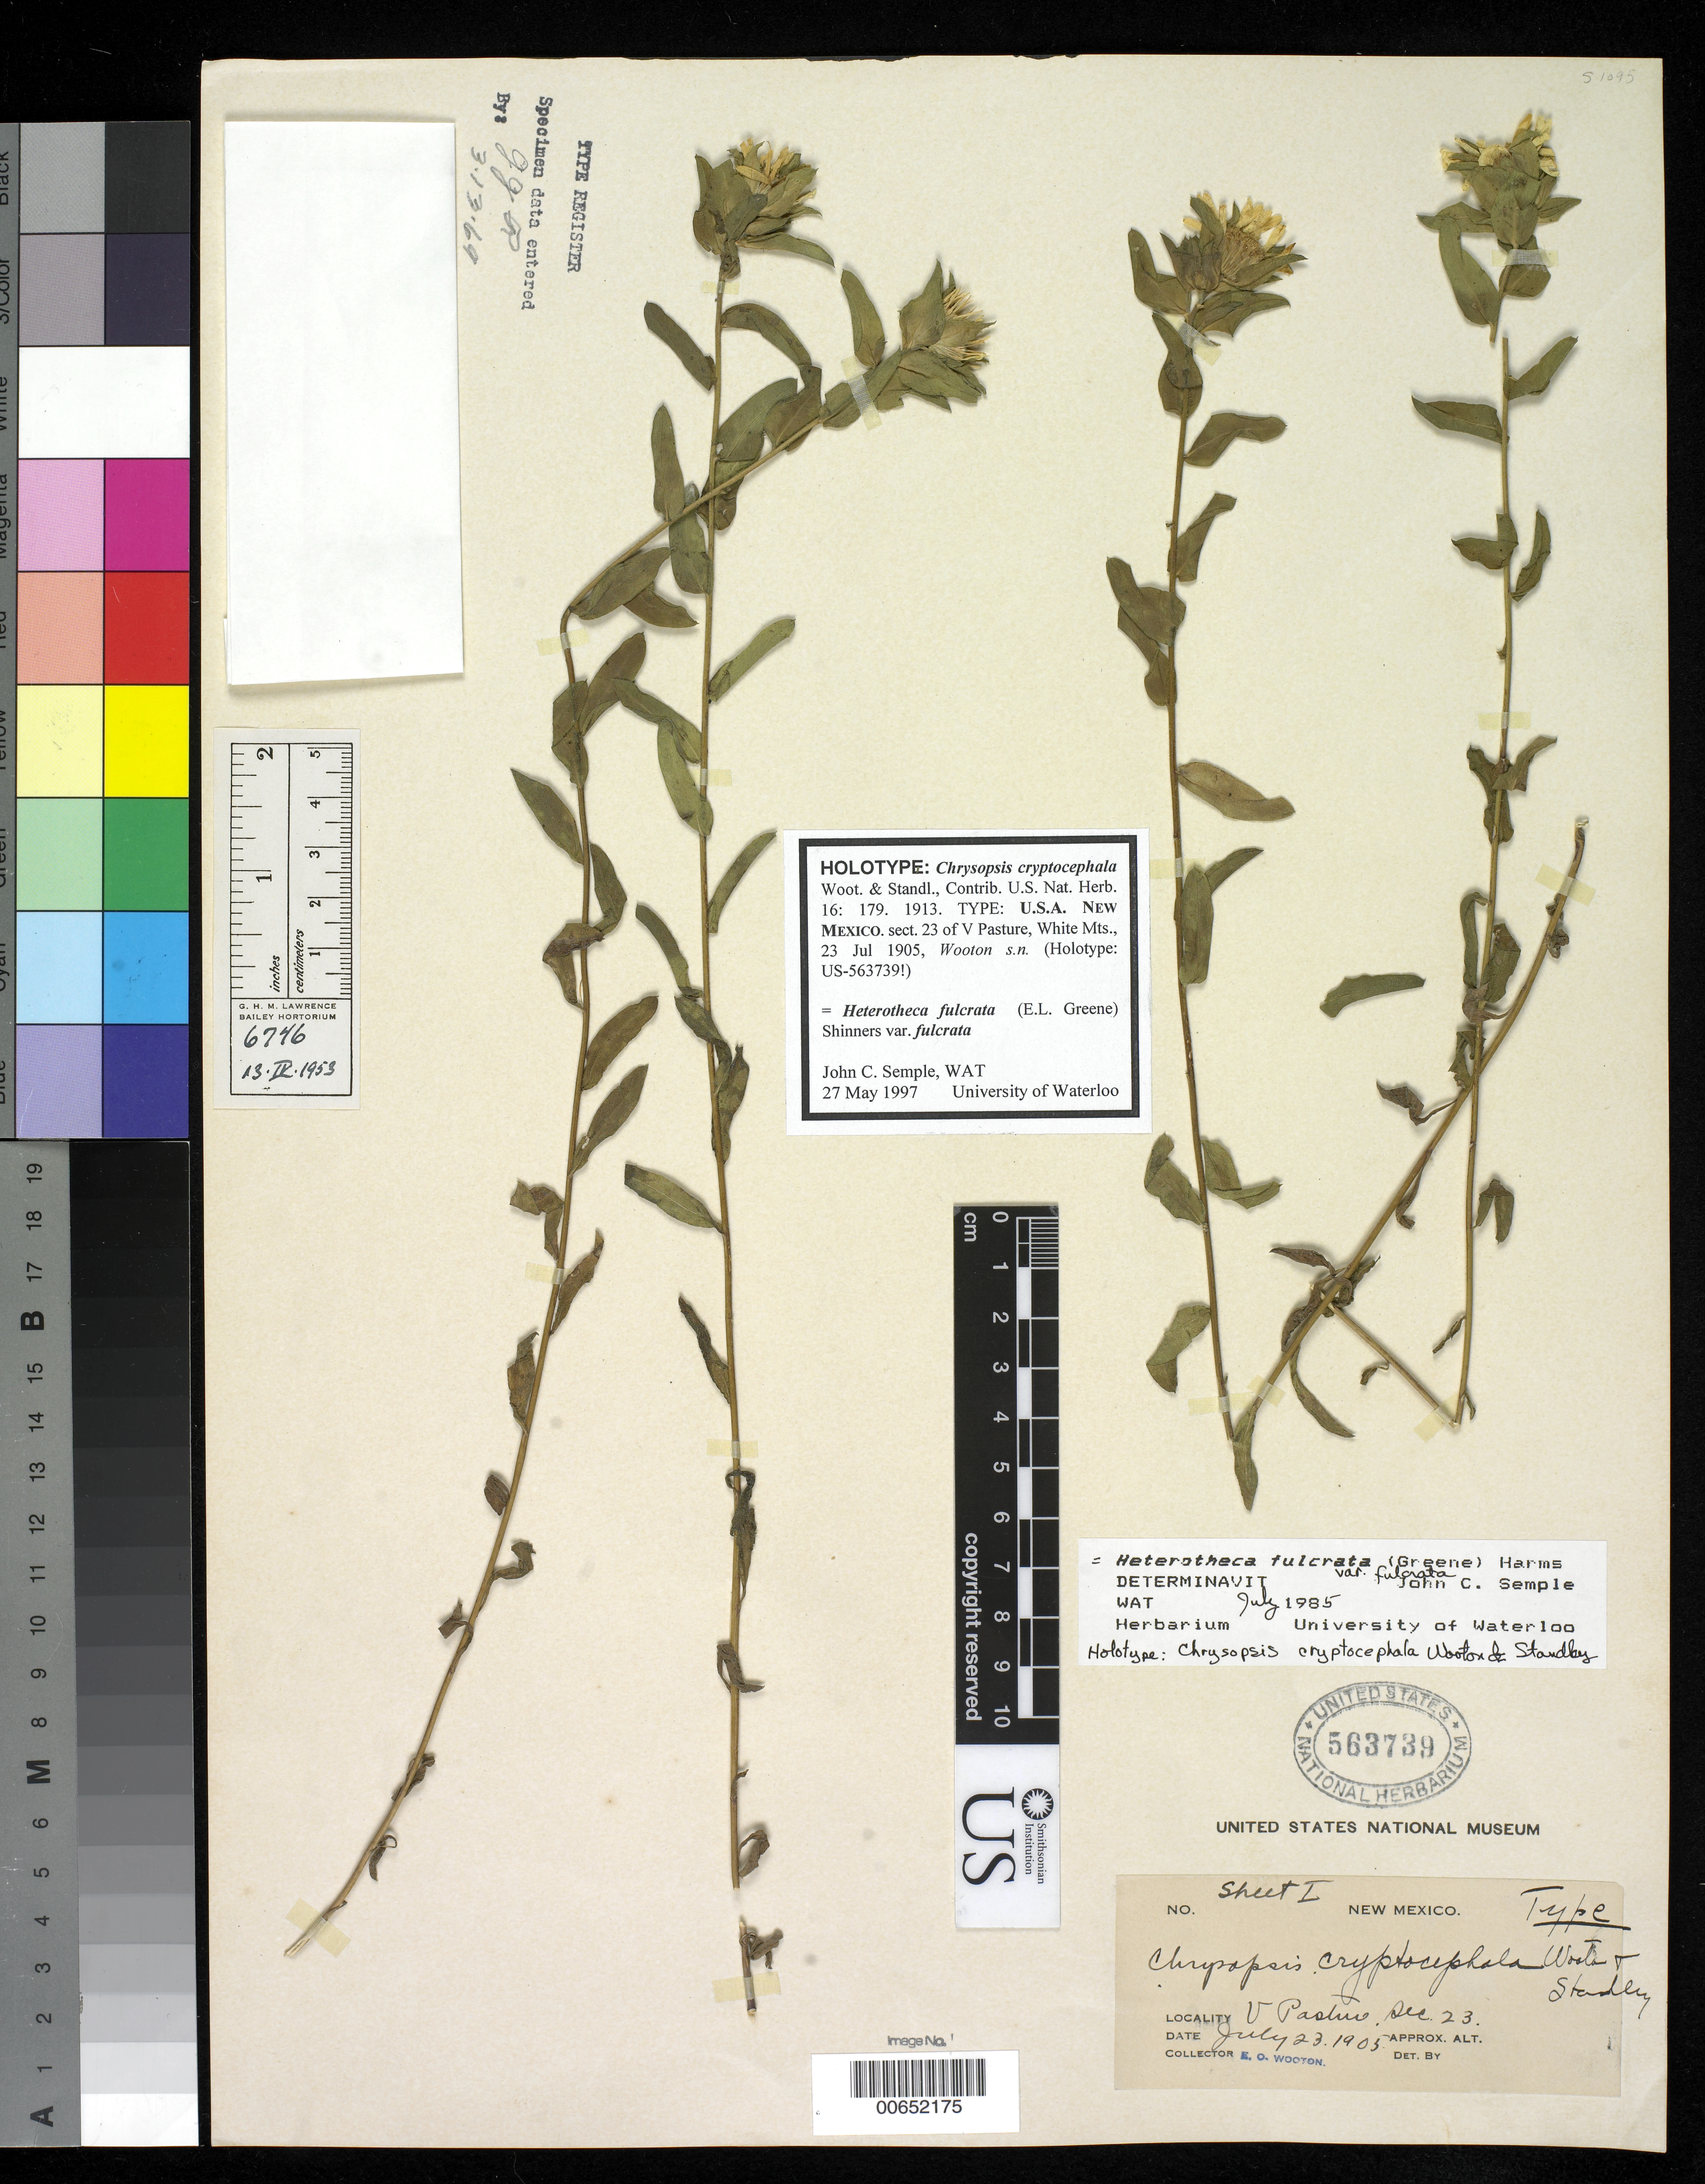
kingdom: Plantae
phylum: Tracheophyta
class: Magnoliopsida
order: Asterales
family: Asteraceae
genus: Chrysopsis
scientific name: Chrysopsis cryptocephala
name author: Wooton & Standl.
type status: Holotype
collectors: E. O. Wooton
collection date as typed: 23 Jul 1905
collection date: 1905-07-23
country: United States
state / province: New Mexico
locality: Section 23 of V Pasture in White Mountains.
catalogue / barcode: US 563739